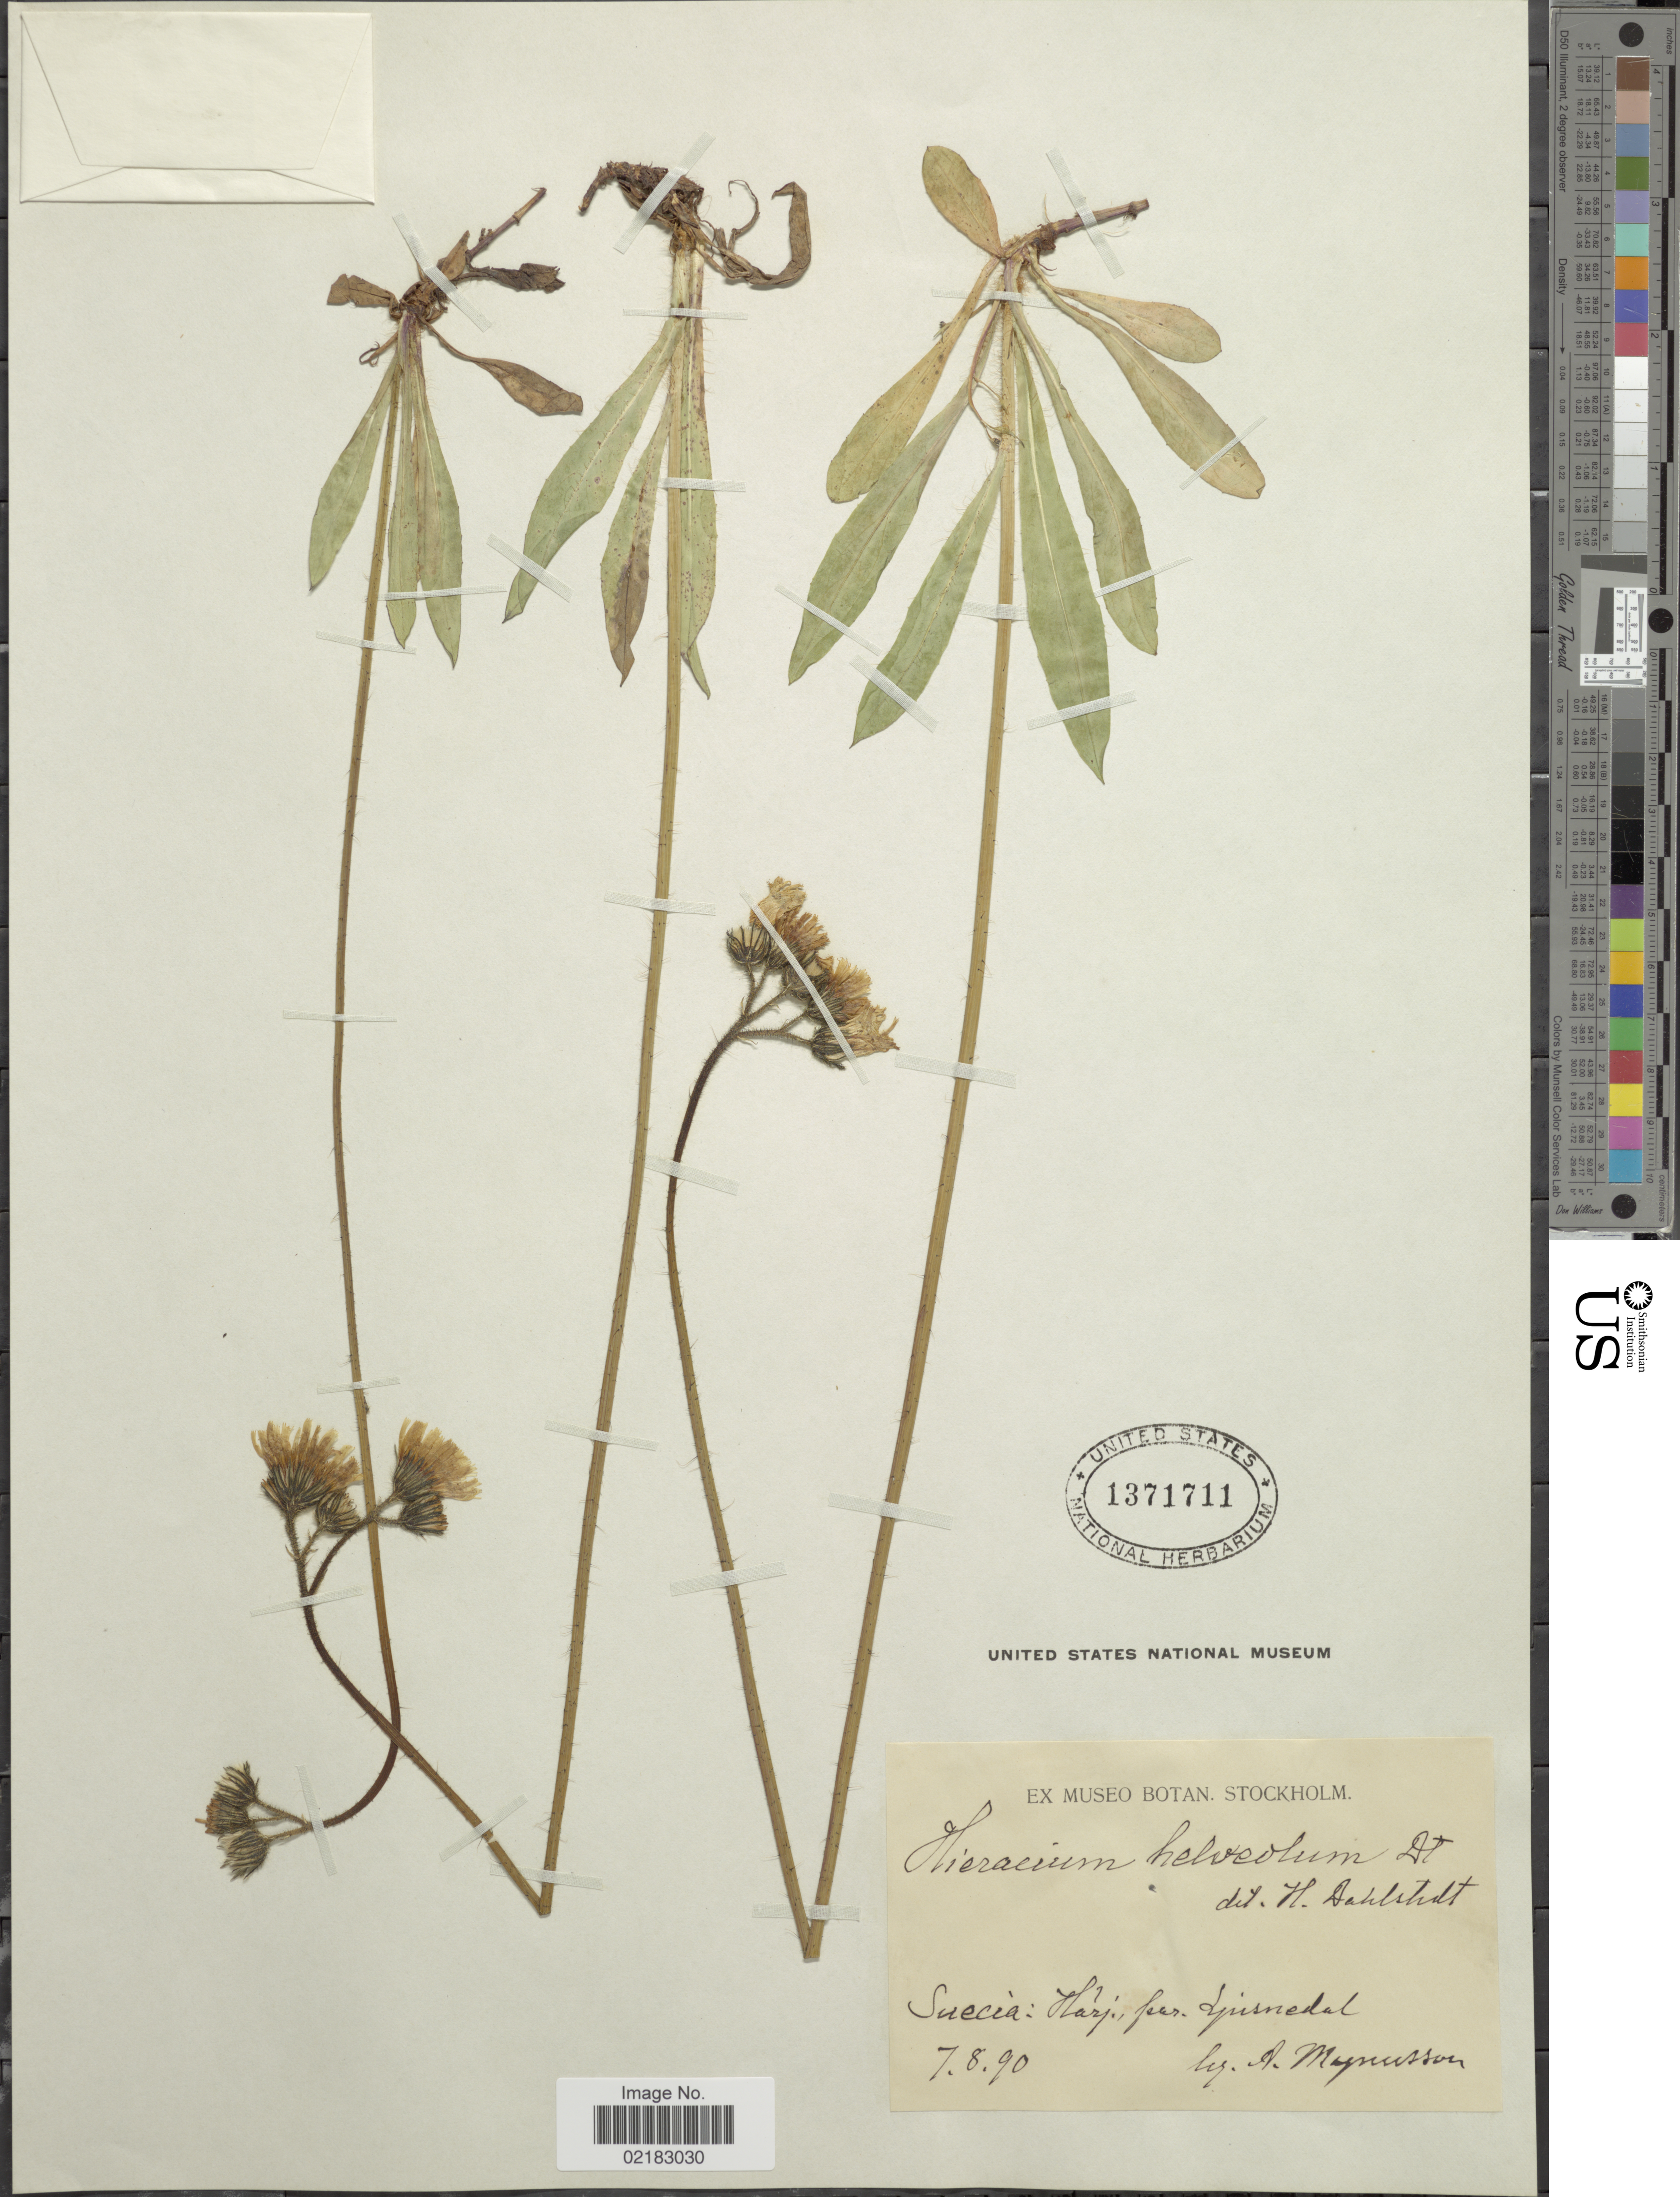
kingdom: Plantae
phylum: Tracheophyta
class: Magnoliopsida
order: Asterales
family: Asteraceae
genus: Pilosella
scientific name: Pilosella cochlearis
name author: Norrl.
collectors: A. Magnusson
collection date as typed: Transcribed d/m/y: 7/8/90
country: Sweden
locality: Suecicia, Harj, par. Ljusnedal.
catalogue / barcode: US 1371711